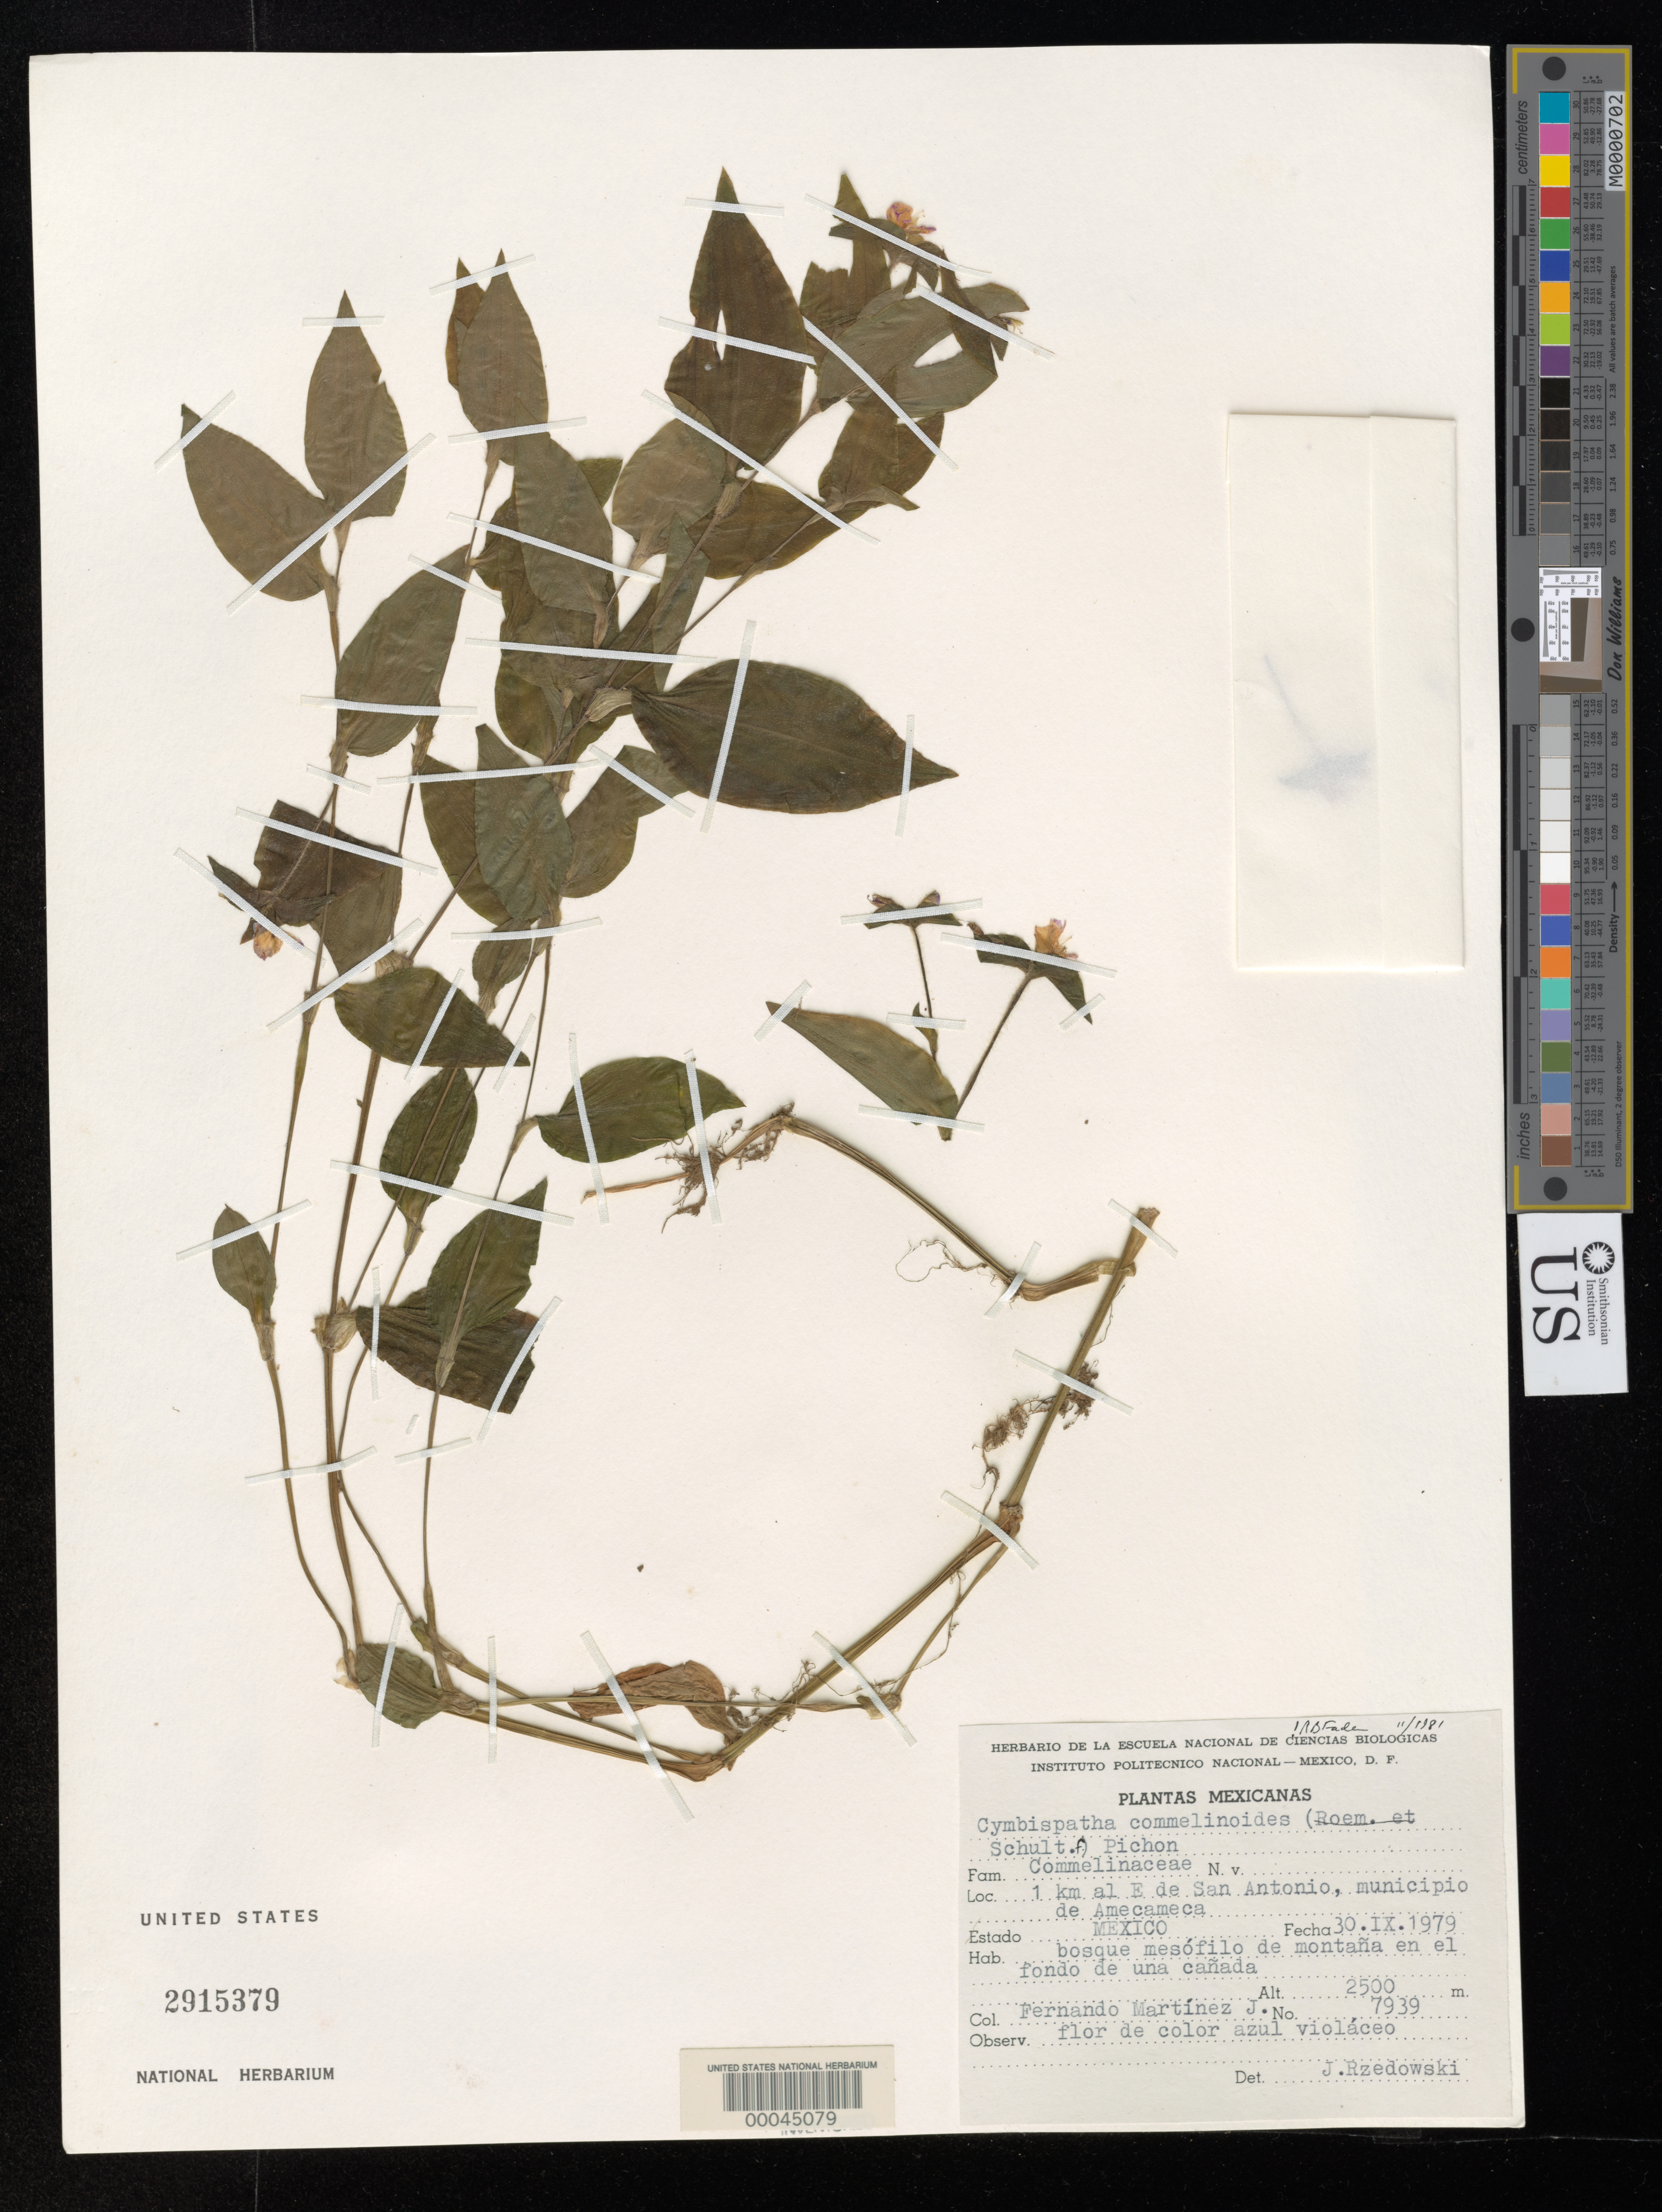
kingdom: Plantae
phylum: Tracheophyta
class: Liliopsida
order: Commelinales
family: Commelinaceae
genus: Tradescantia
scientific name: Tradescantia commelinoides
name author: Schult. & Schult. f.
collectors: F. Martínez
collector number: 7939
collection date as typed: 30 Sep 1979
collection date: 1979-09-30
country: México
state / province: México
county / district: Amecameca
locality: E of San Antonio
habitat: Mesophylic forest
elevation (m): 2500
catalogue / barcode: US 2915379